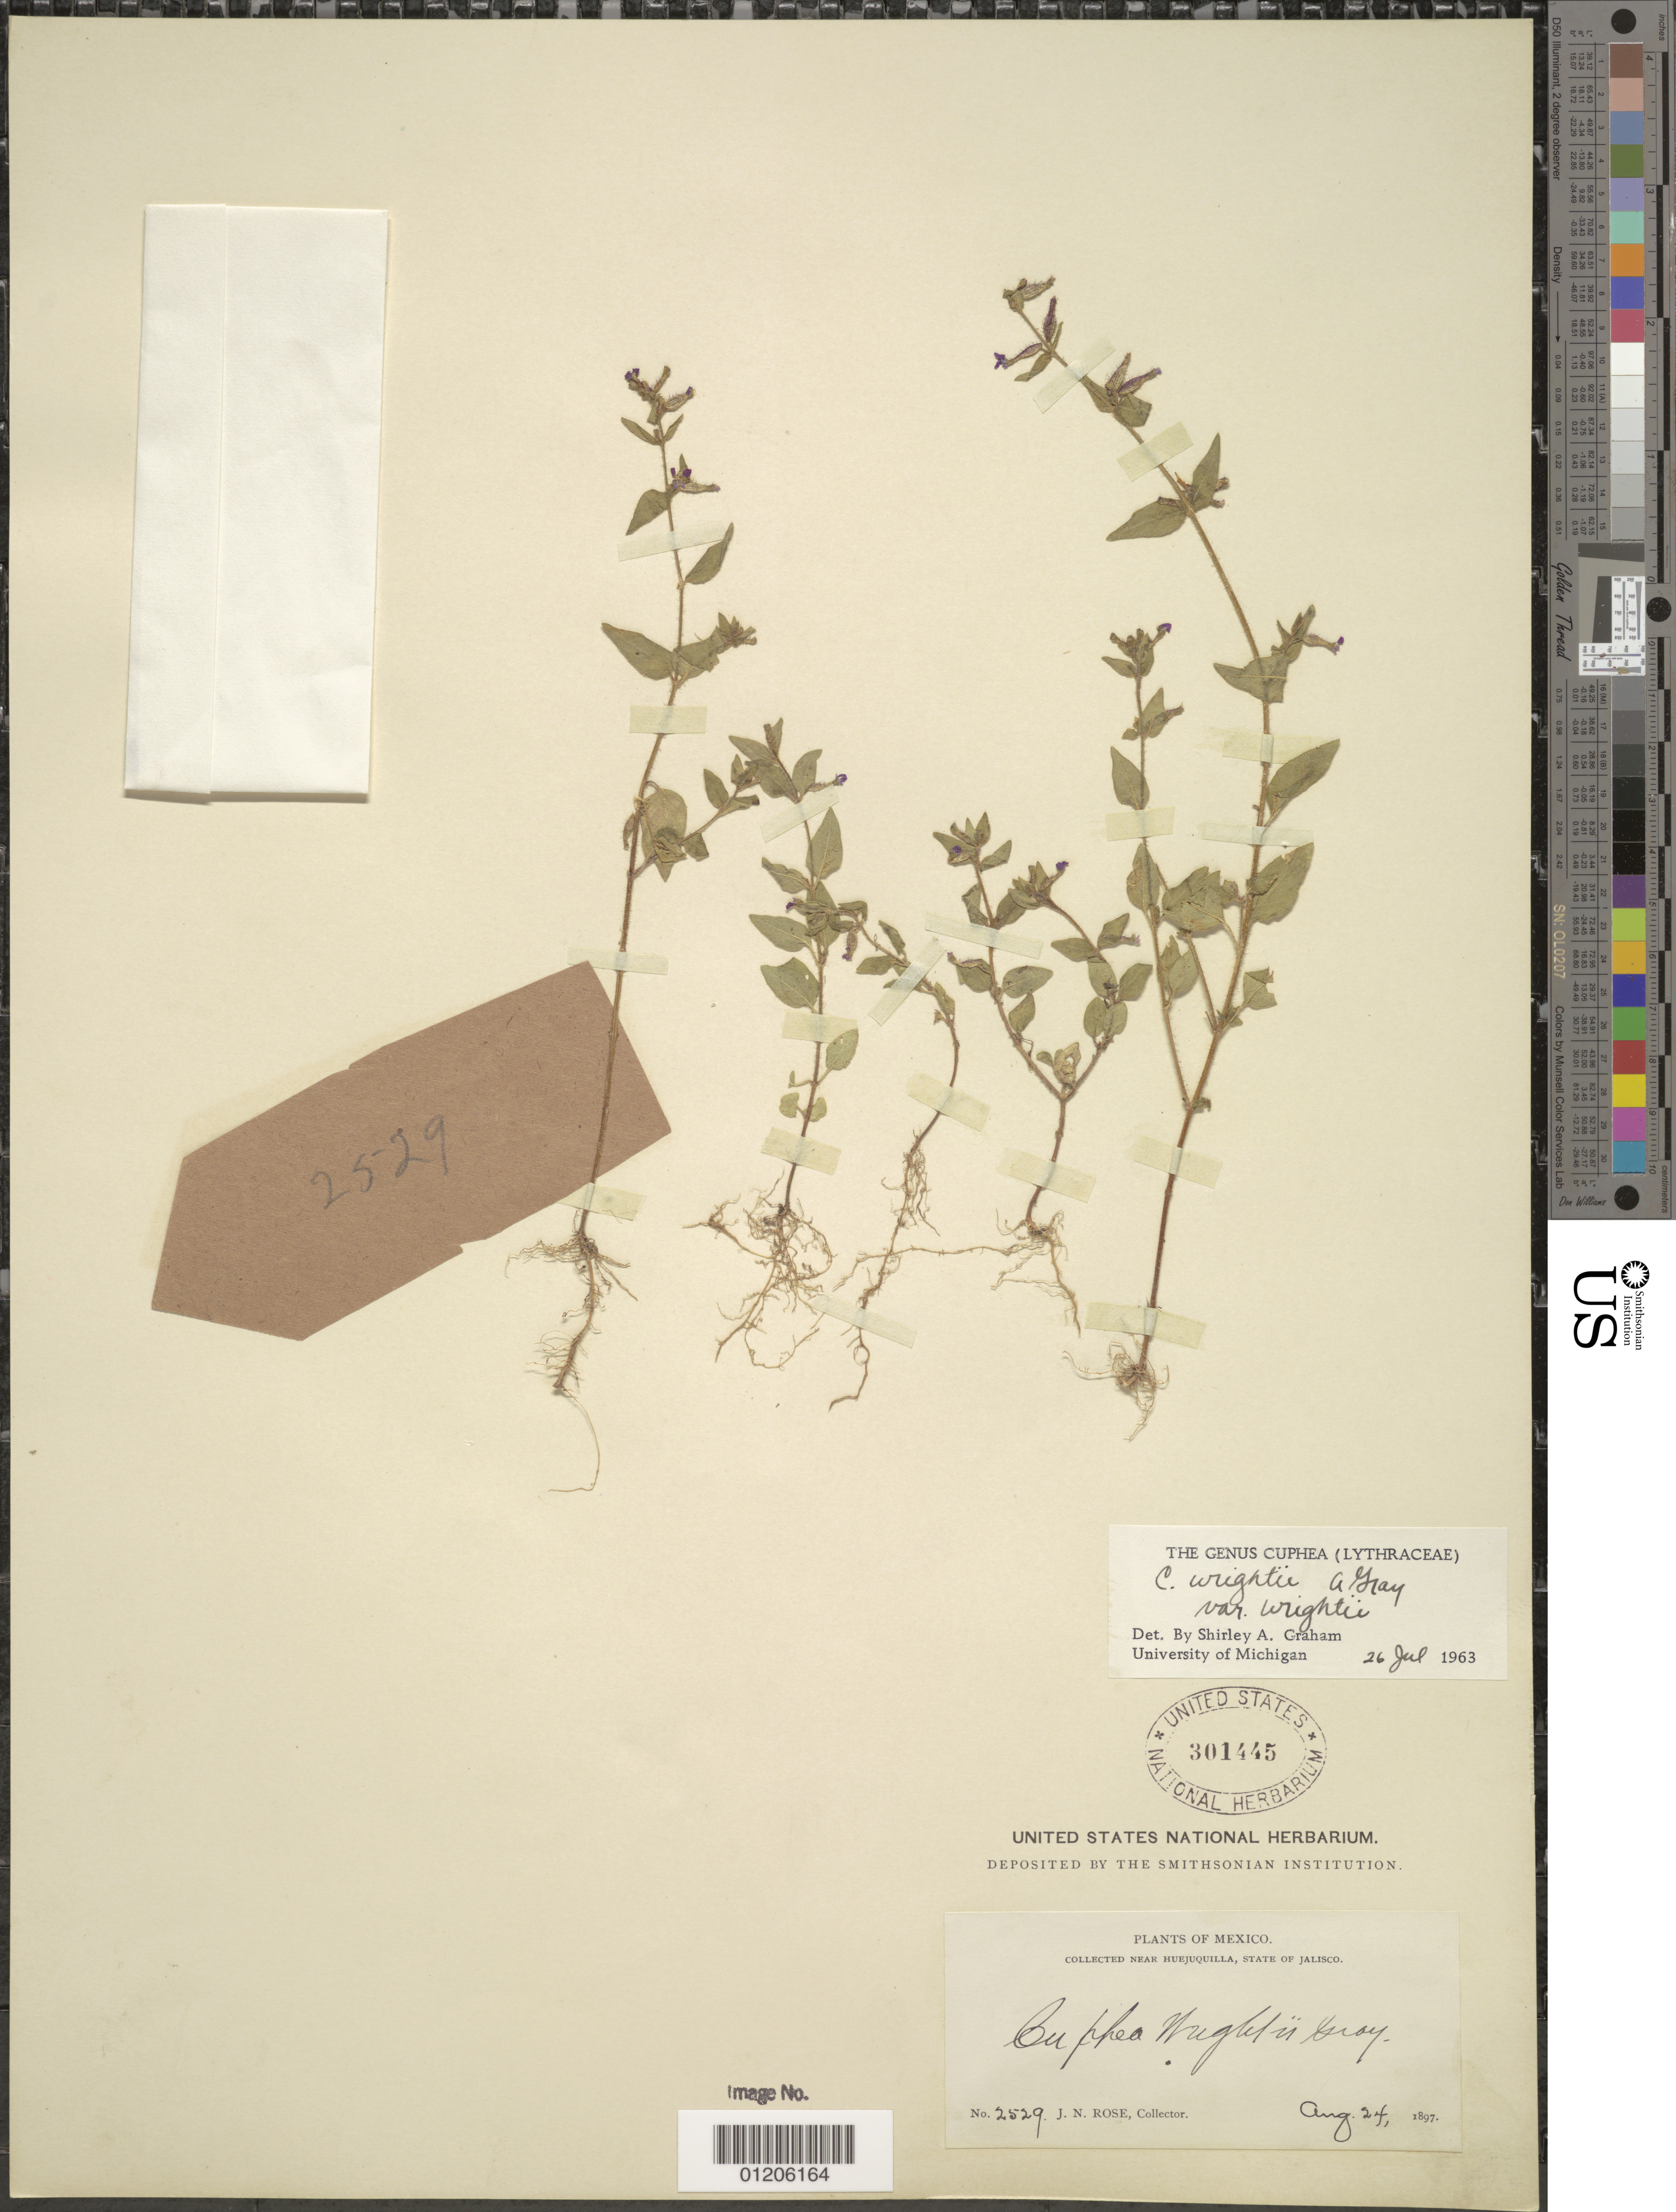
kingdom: Plantae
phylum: Tracheophyta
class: Magnoliopsida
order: Myrtales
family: Lythraceae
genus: Cuphea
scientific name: Cuphea wrightii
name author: A. Gray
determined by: Graham, S.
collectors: J. N. Rose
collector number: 2529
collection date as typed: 24 Aug 1897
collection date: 1897-08-24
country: Mexico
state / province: Jalisco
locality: Near Huejuquilla, State of Jalisco.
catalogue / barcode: US 301445